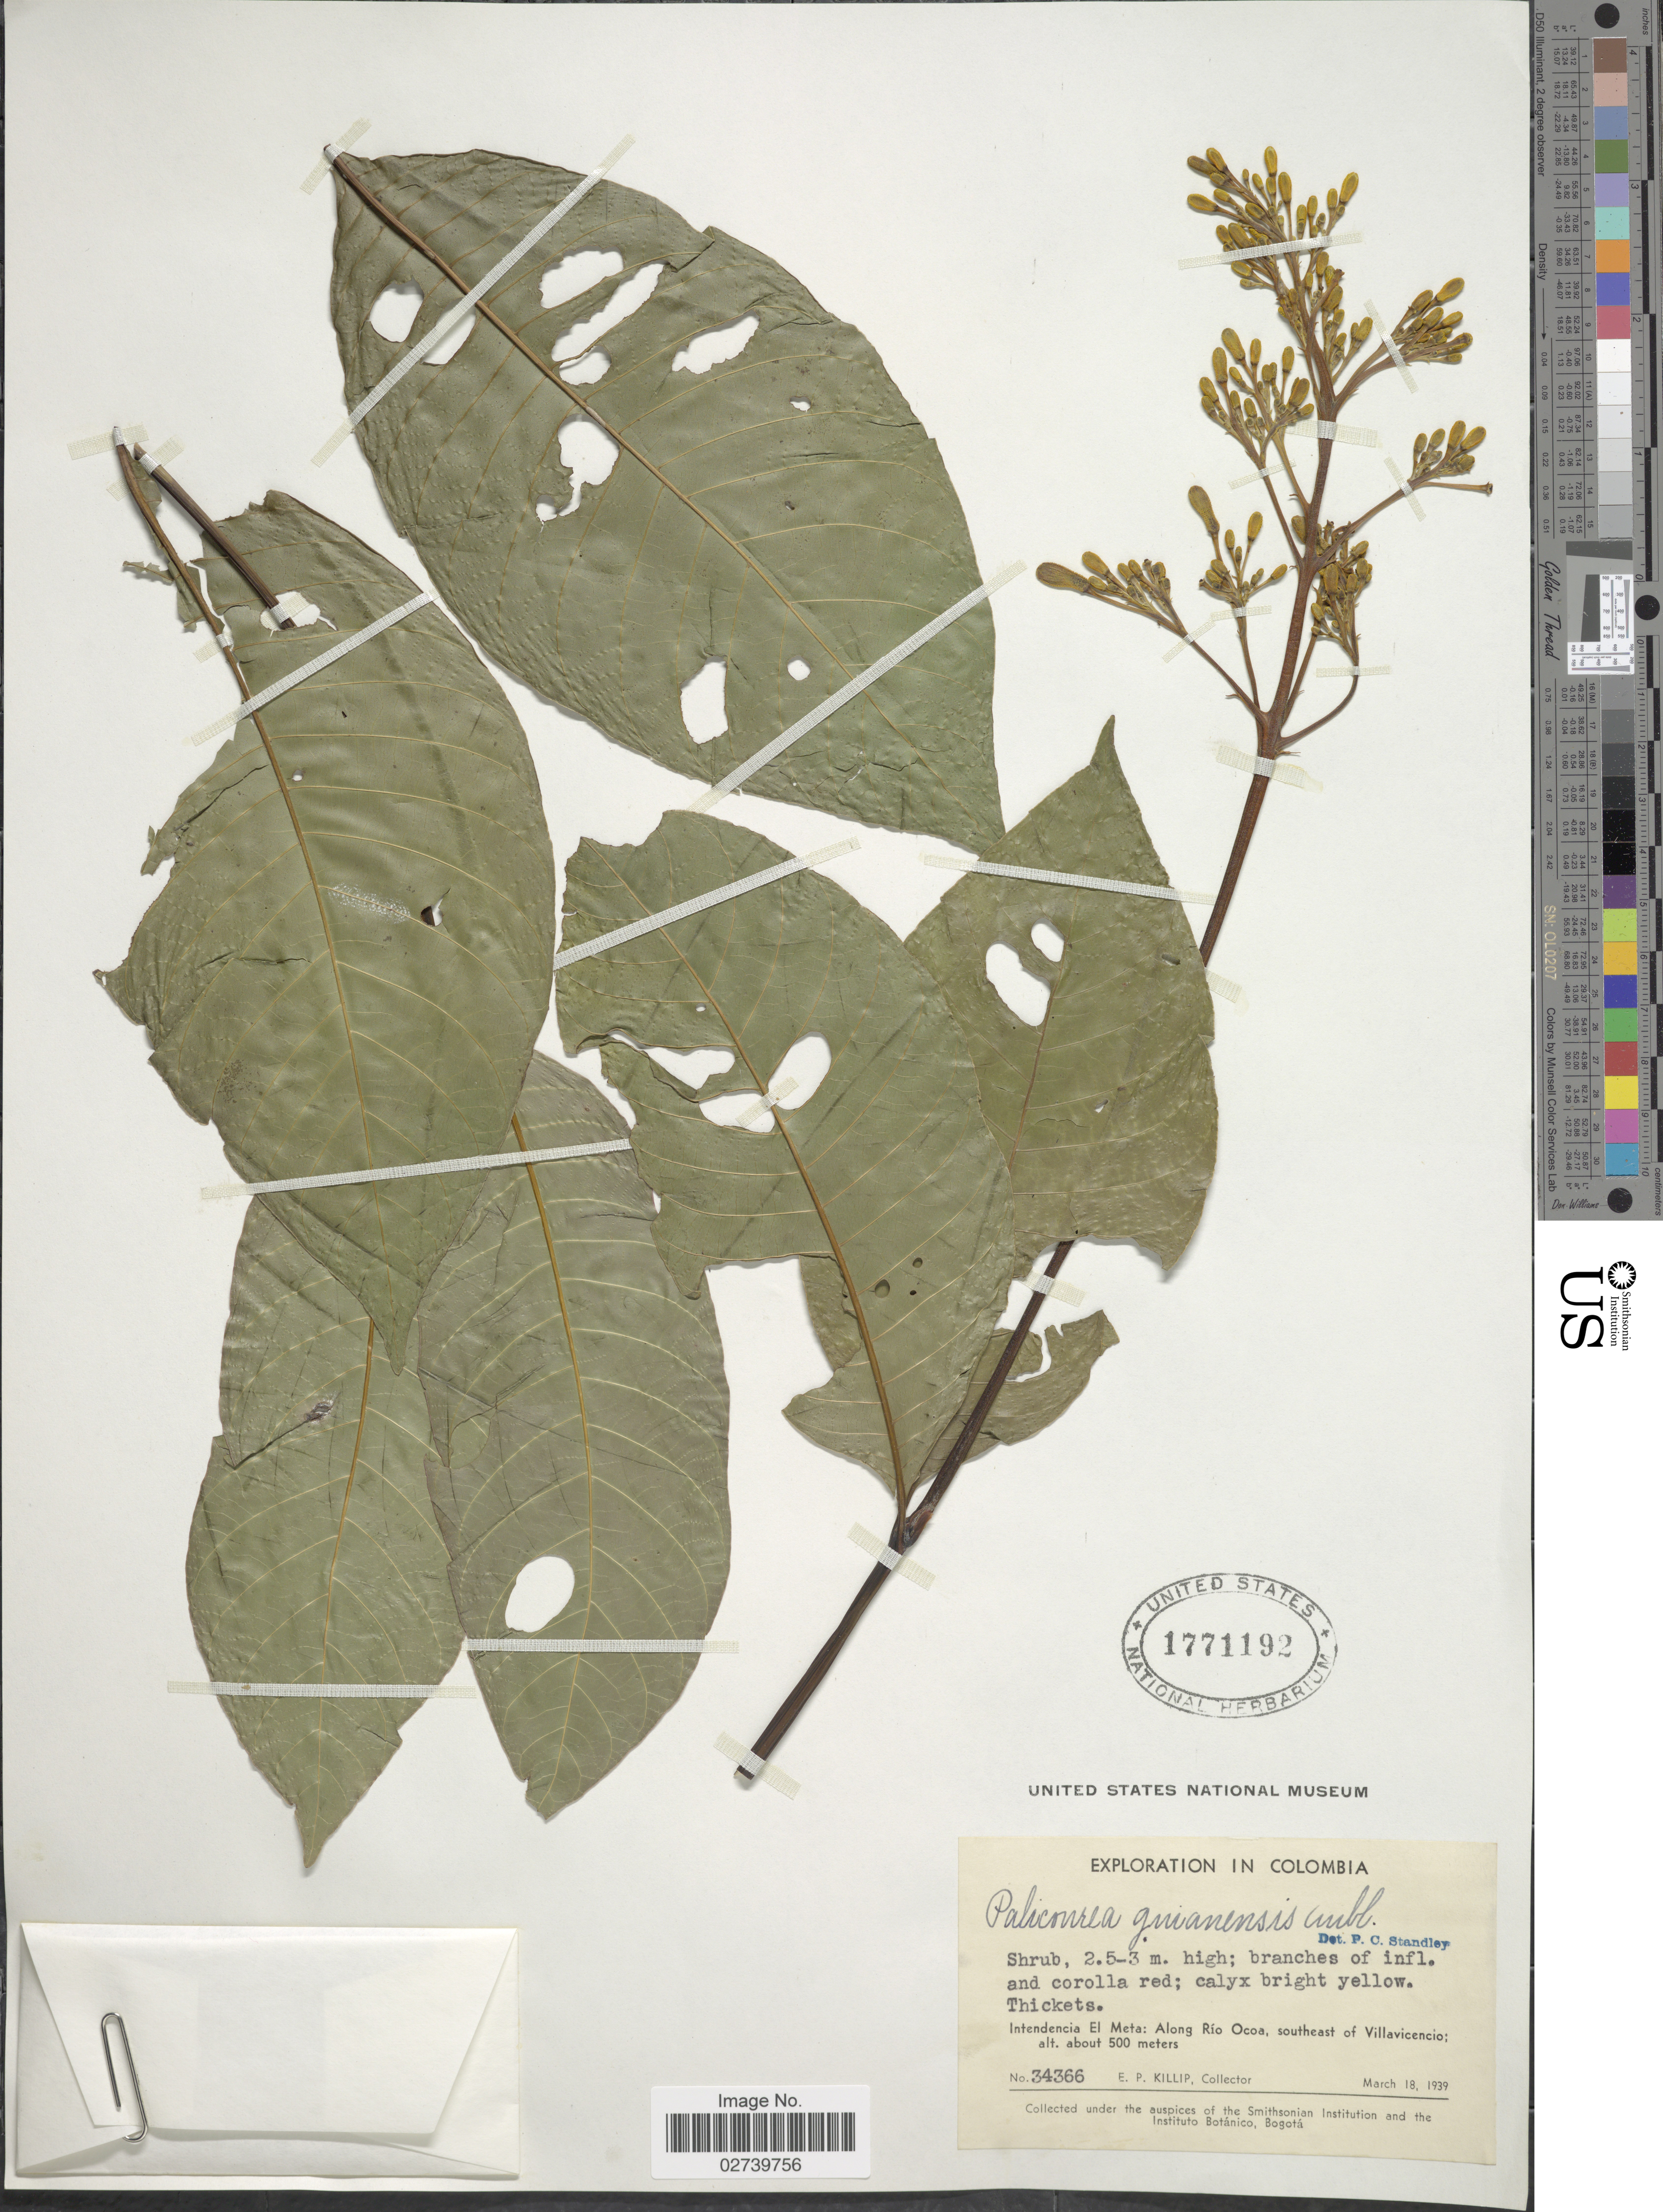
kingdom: Plantae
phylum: Tracheophyta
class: Magnoliopsida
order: Gentianales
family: Rubiaceae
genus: Palicourea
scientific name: Palicourea guianensis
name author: Aubl.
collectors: E. P. Killip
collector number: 34366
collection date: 1939-03-18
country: Colombia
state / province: Meta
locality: Along Río Ocoa, southeast of Villavicencio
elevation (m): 500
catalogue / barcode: US 1771192